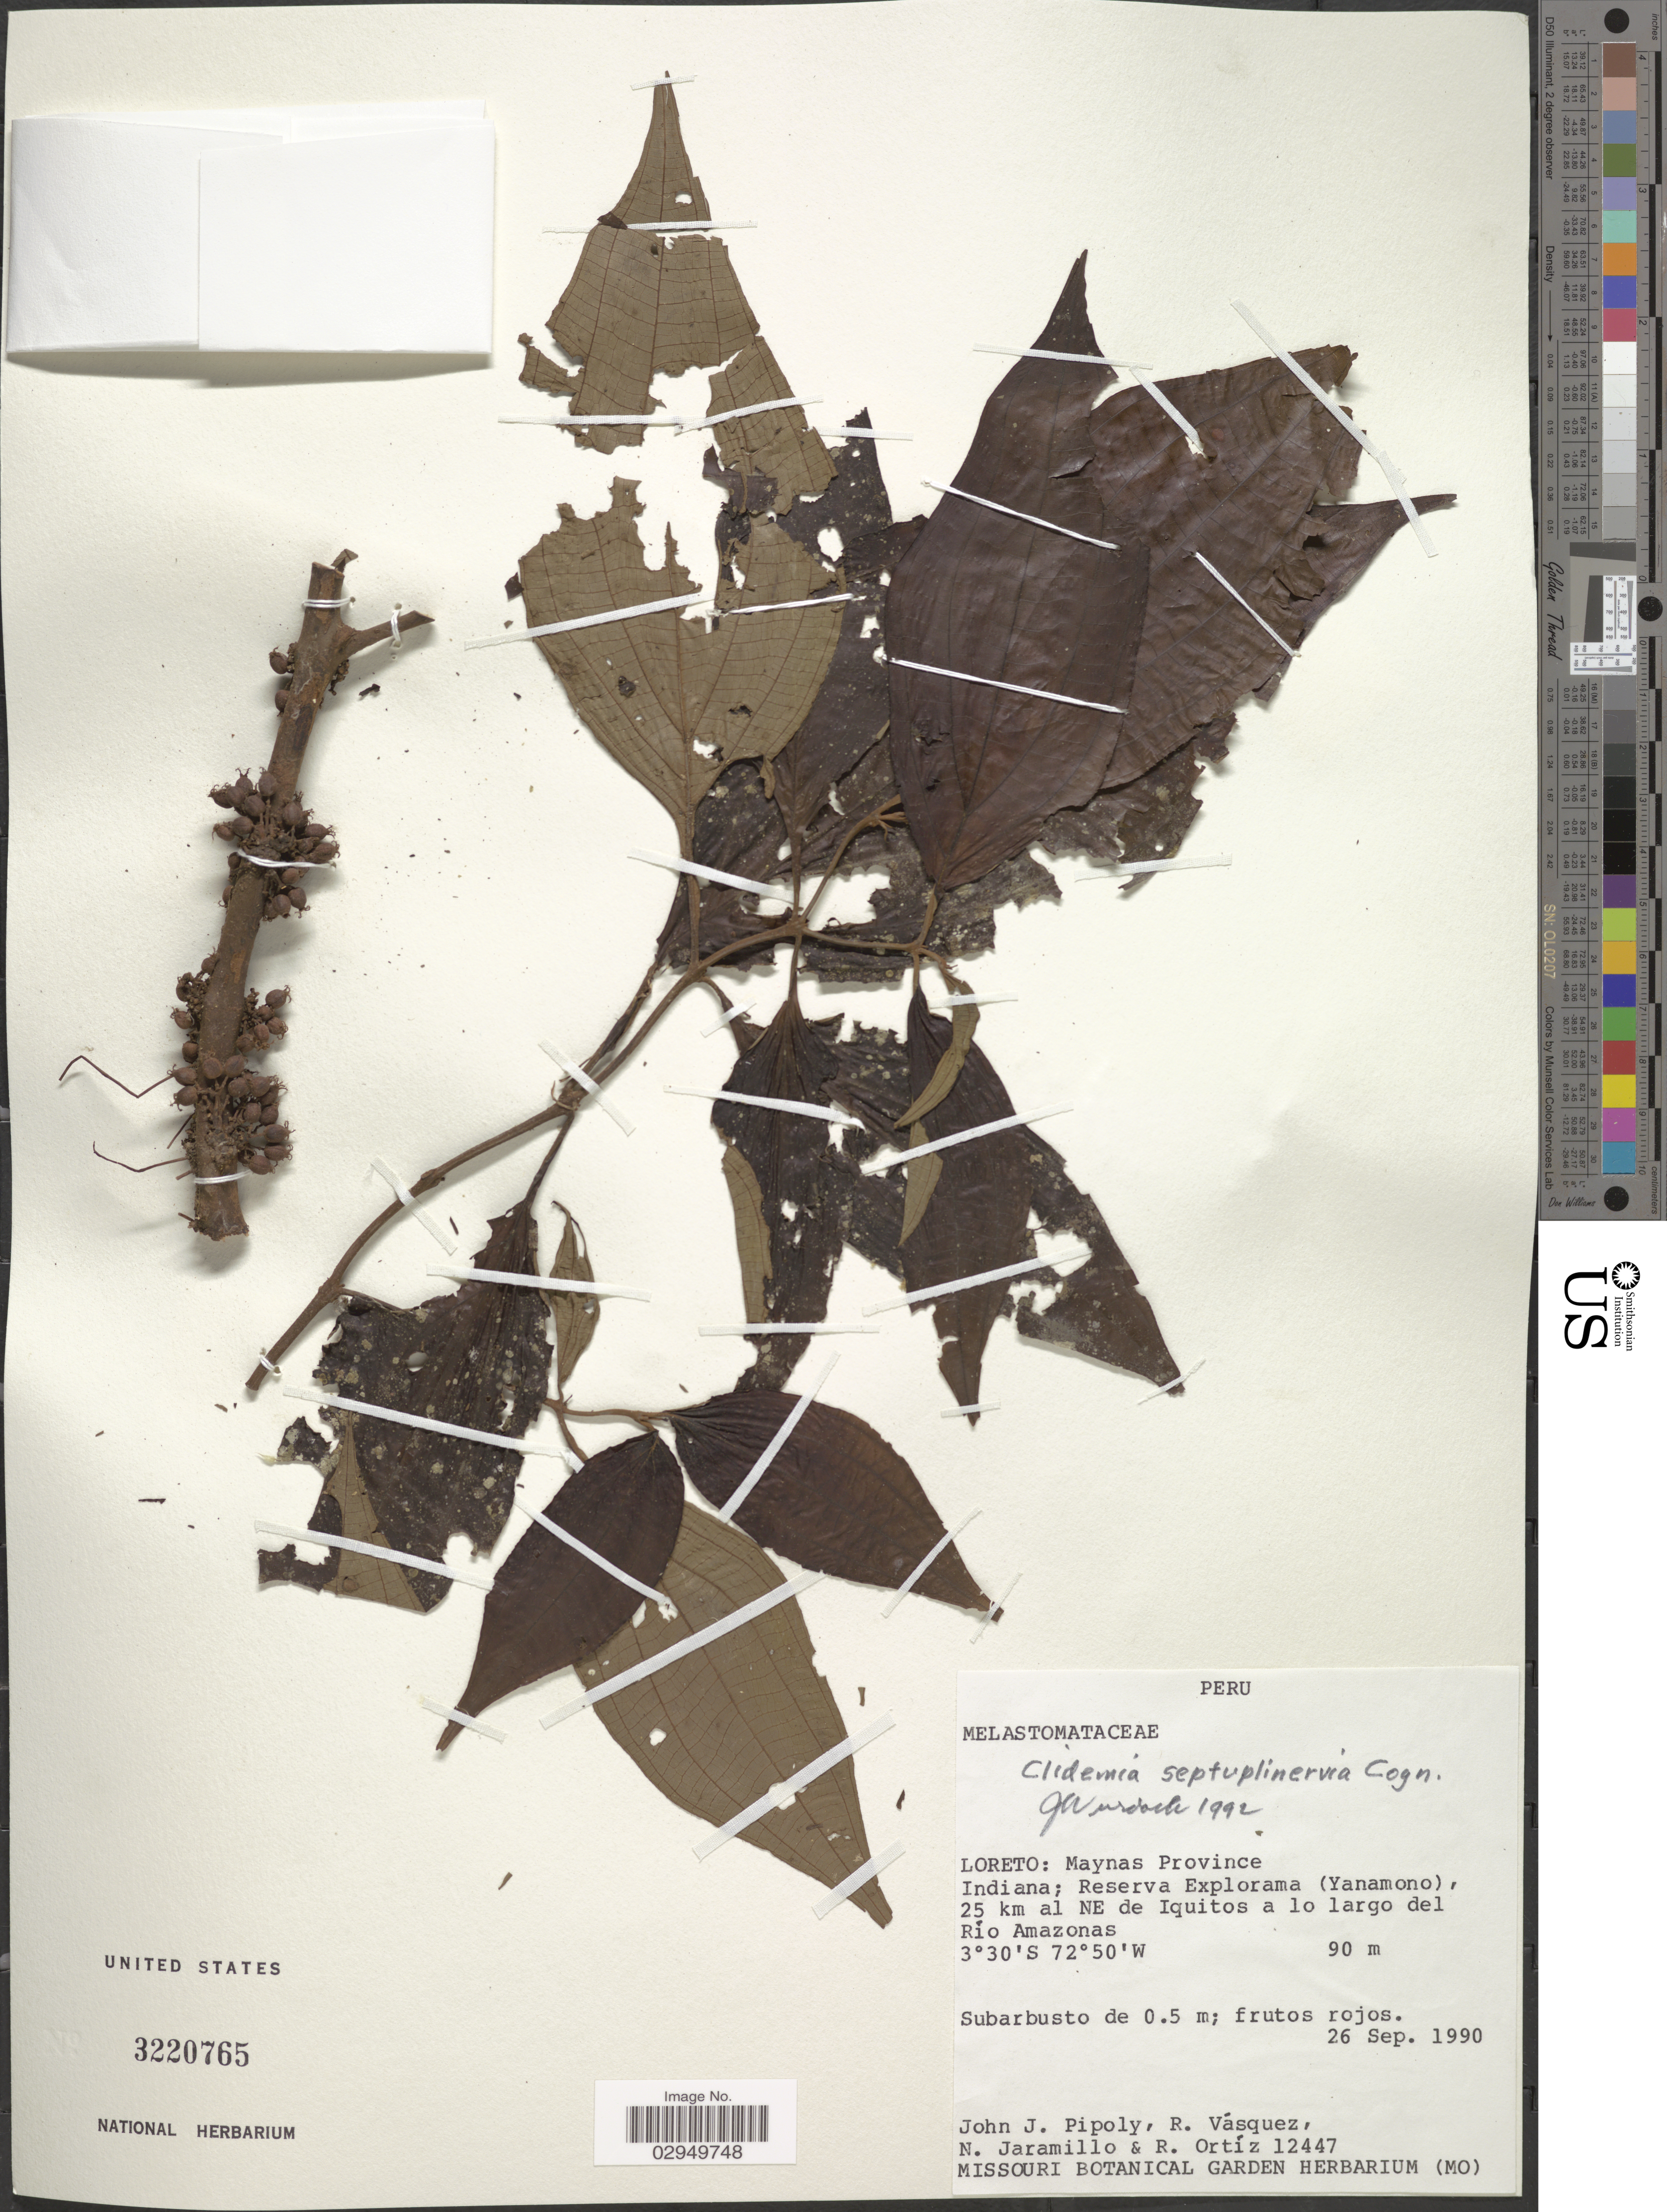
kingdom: Plantae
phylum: Tracheophyta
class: Magnoliopsida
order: Myrtales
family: Melastomataceae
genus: Clidemia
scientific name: Clidemia septuplinervia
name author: Cogn.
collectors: J. J. Pipoly, R. Vásquez, N. Jaramillo & R. Ortíz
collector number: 12447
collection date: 1990-09-26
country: Peru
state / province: Loreto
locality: Maynas Province. Indiana; Reserva Explorama (Yanamono), 25 km al NE de Iquitos a lo largo del Río Amazonas.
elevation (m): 90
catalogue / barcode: US 3220765